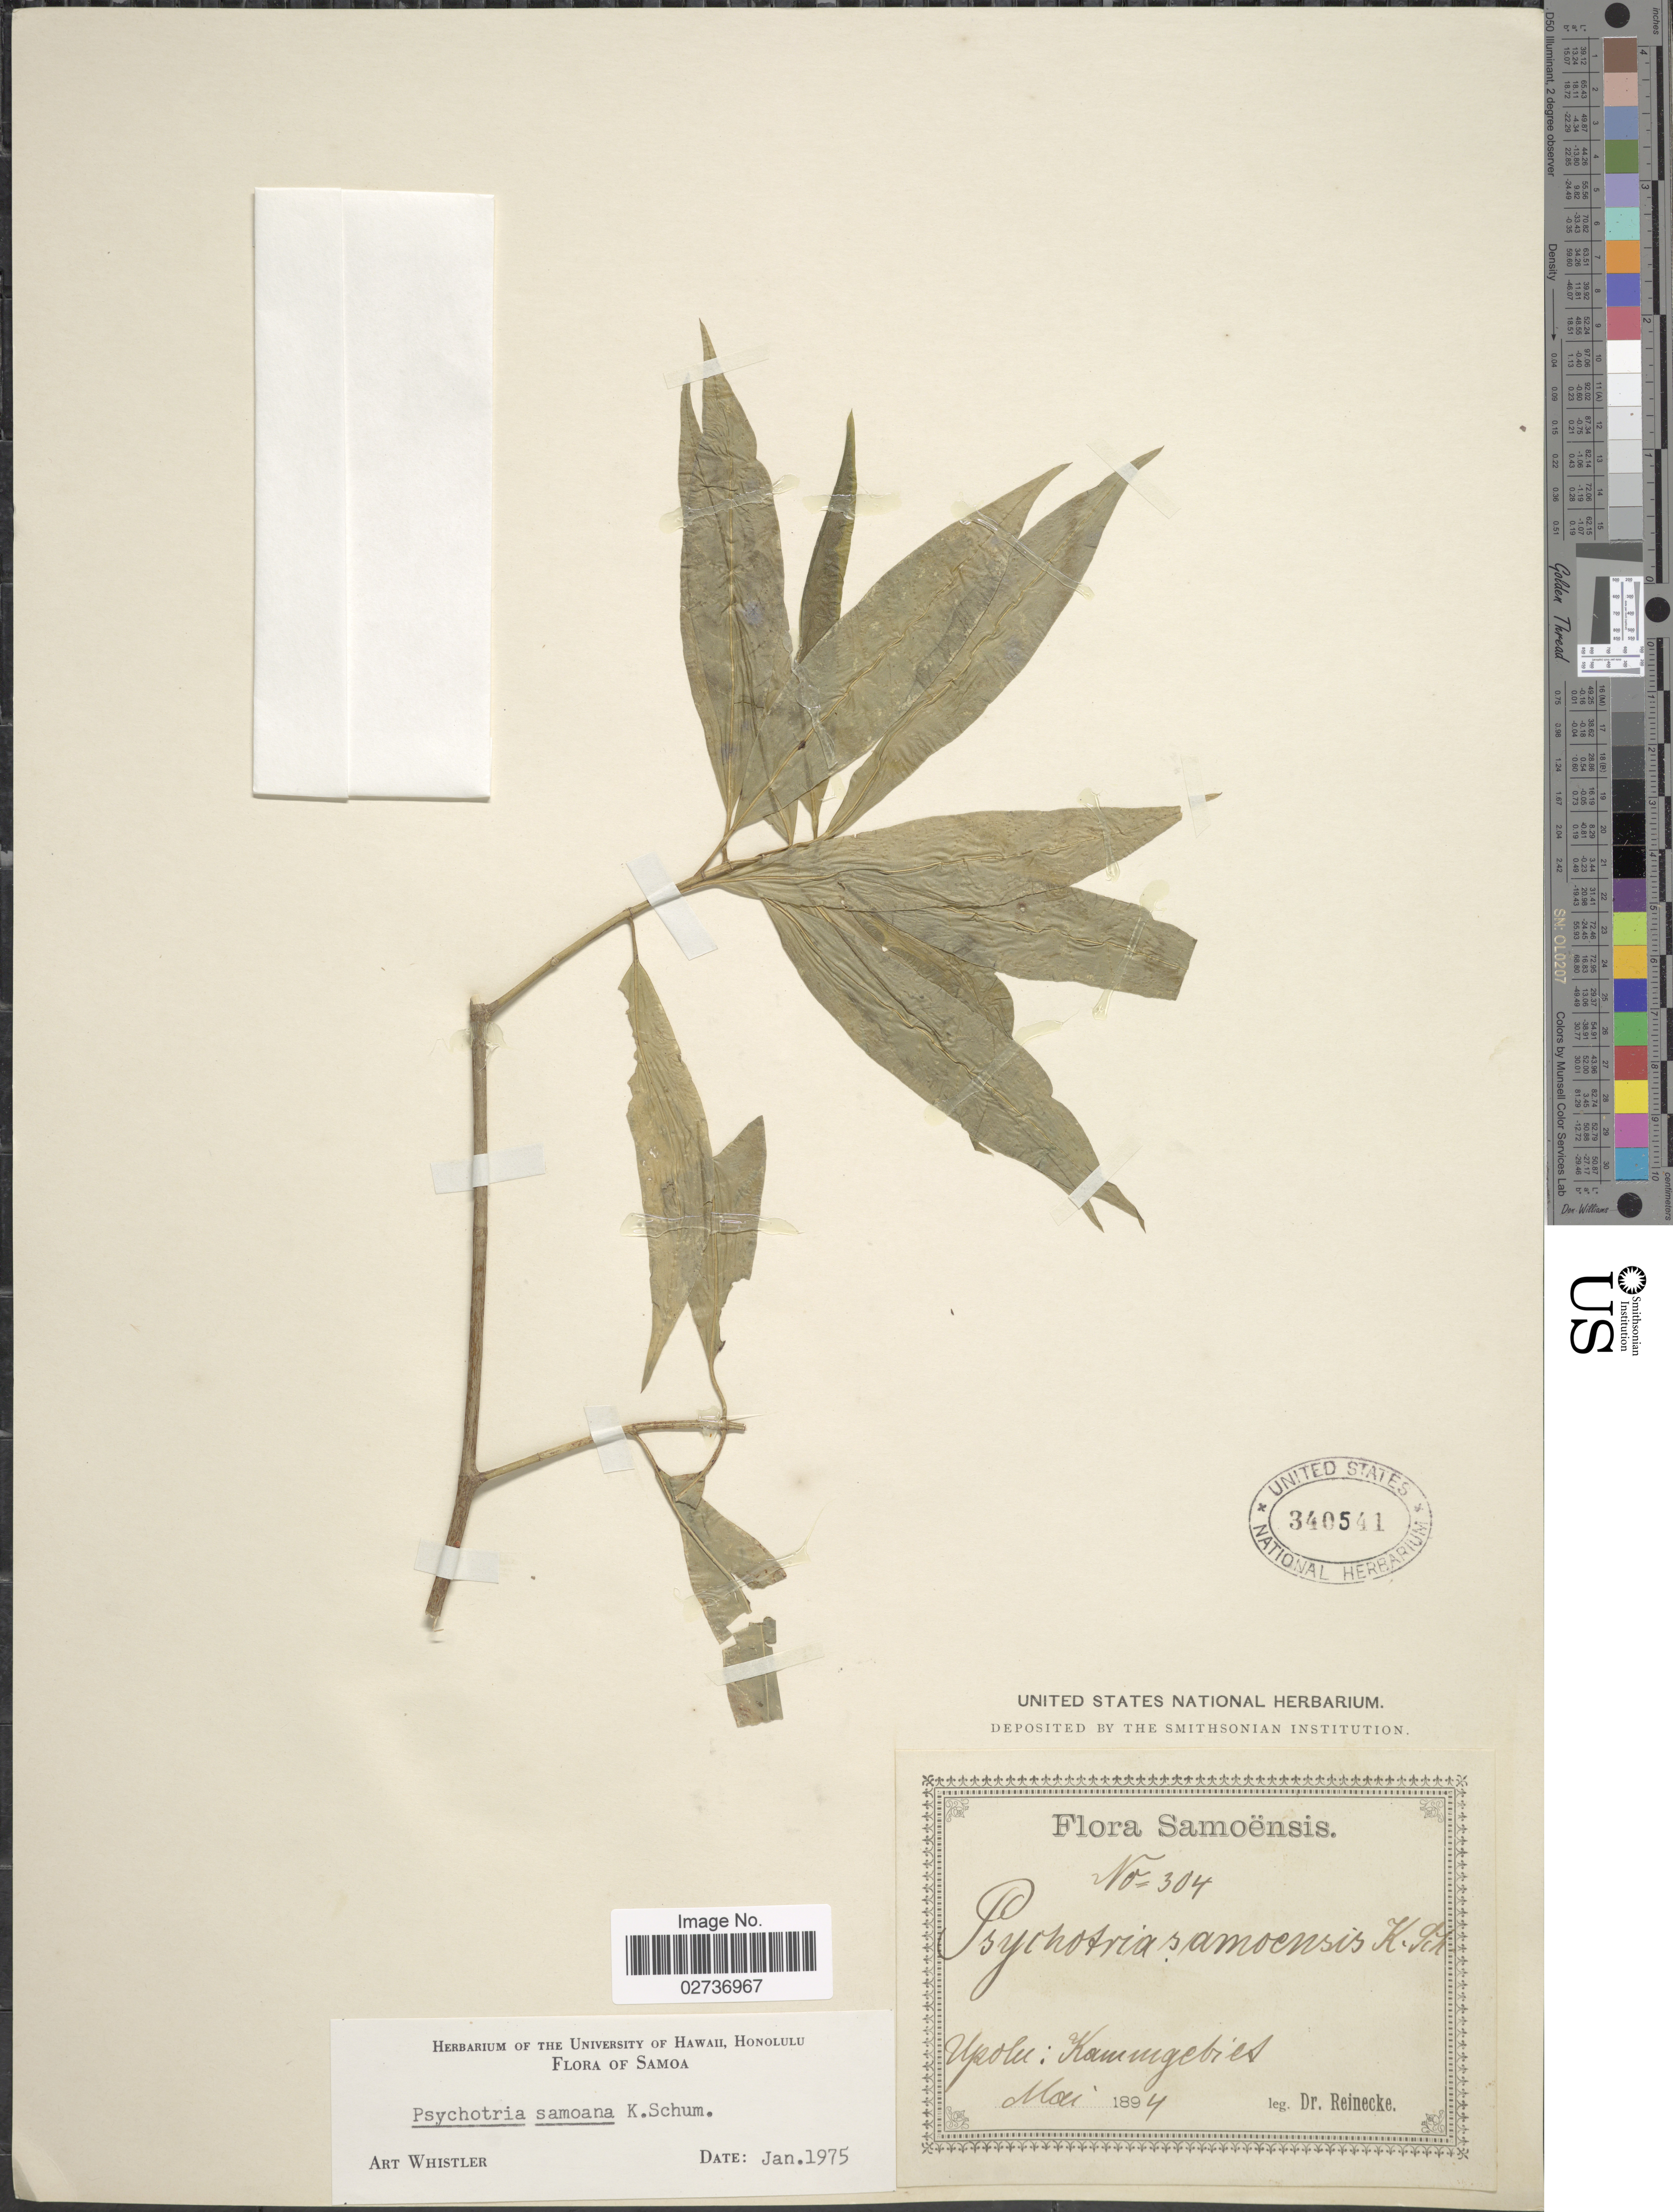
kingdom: Plantae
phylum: Tracheophyta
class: Magnoliopsida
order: Gentianales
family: Rubiaceae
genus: Psychotria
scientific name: Psychotria samoana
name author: K. Schum.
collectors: -- Reinecke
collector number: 304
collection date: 1894-05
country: Samoa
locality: Samoensis. Upolu: Kammgebiet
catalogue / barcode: US 340541